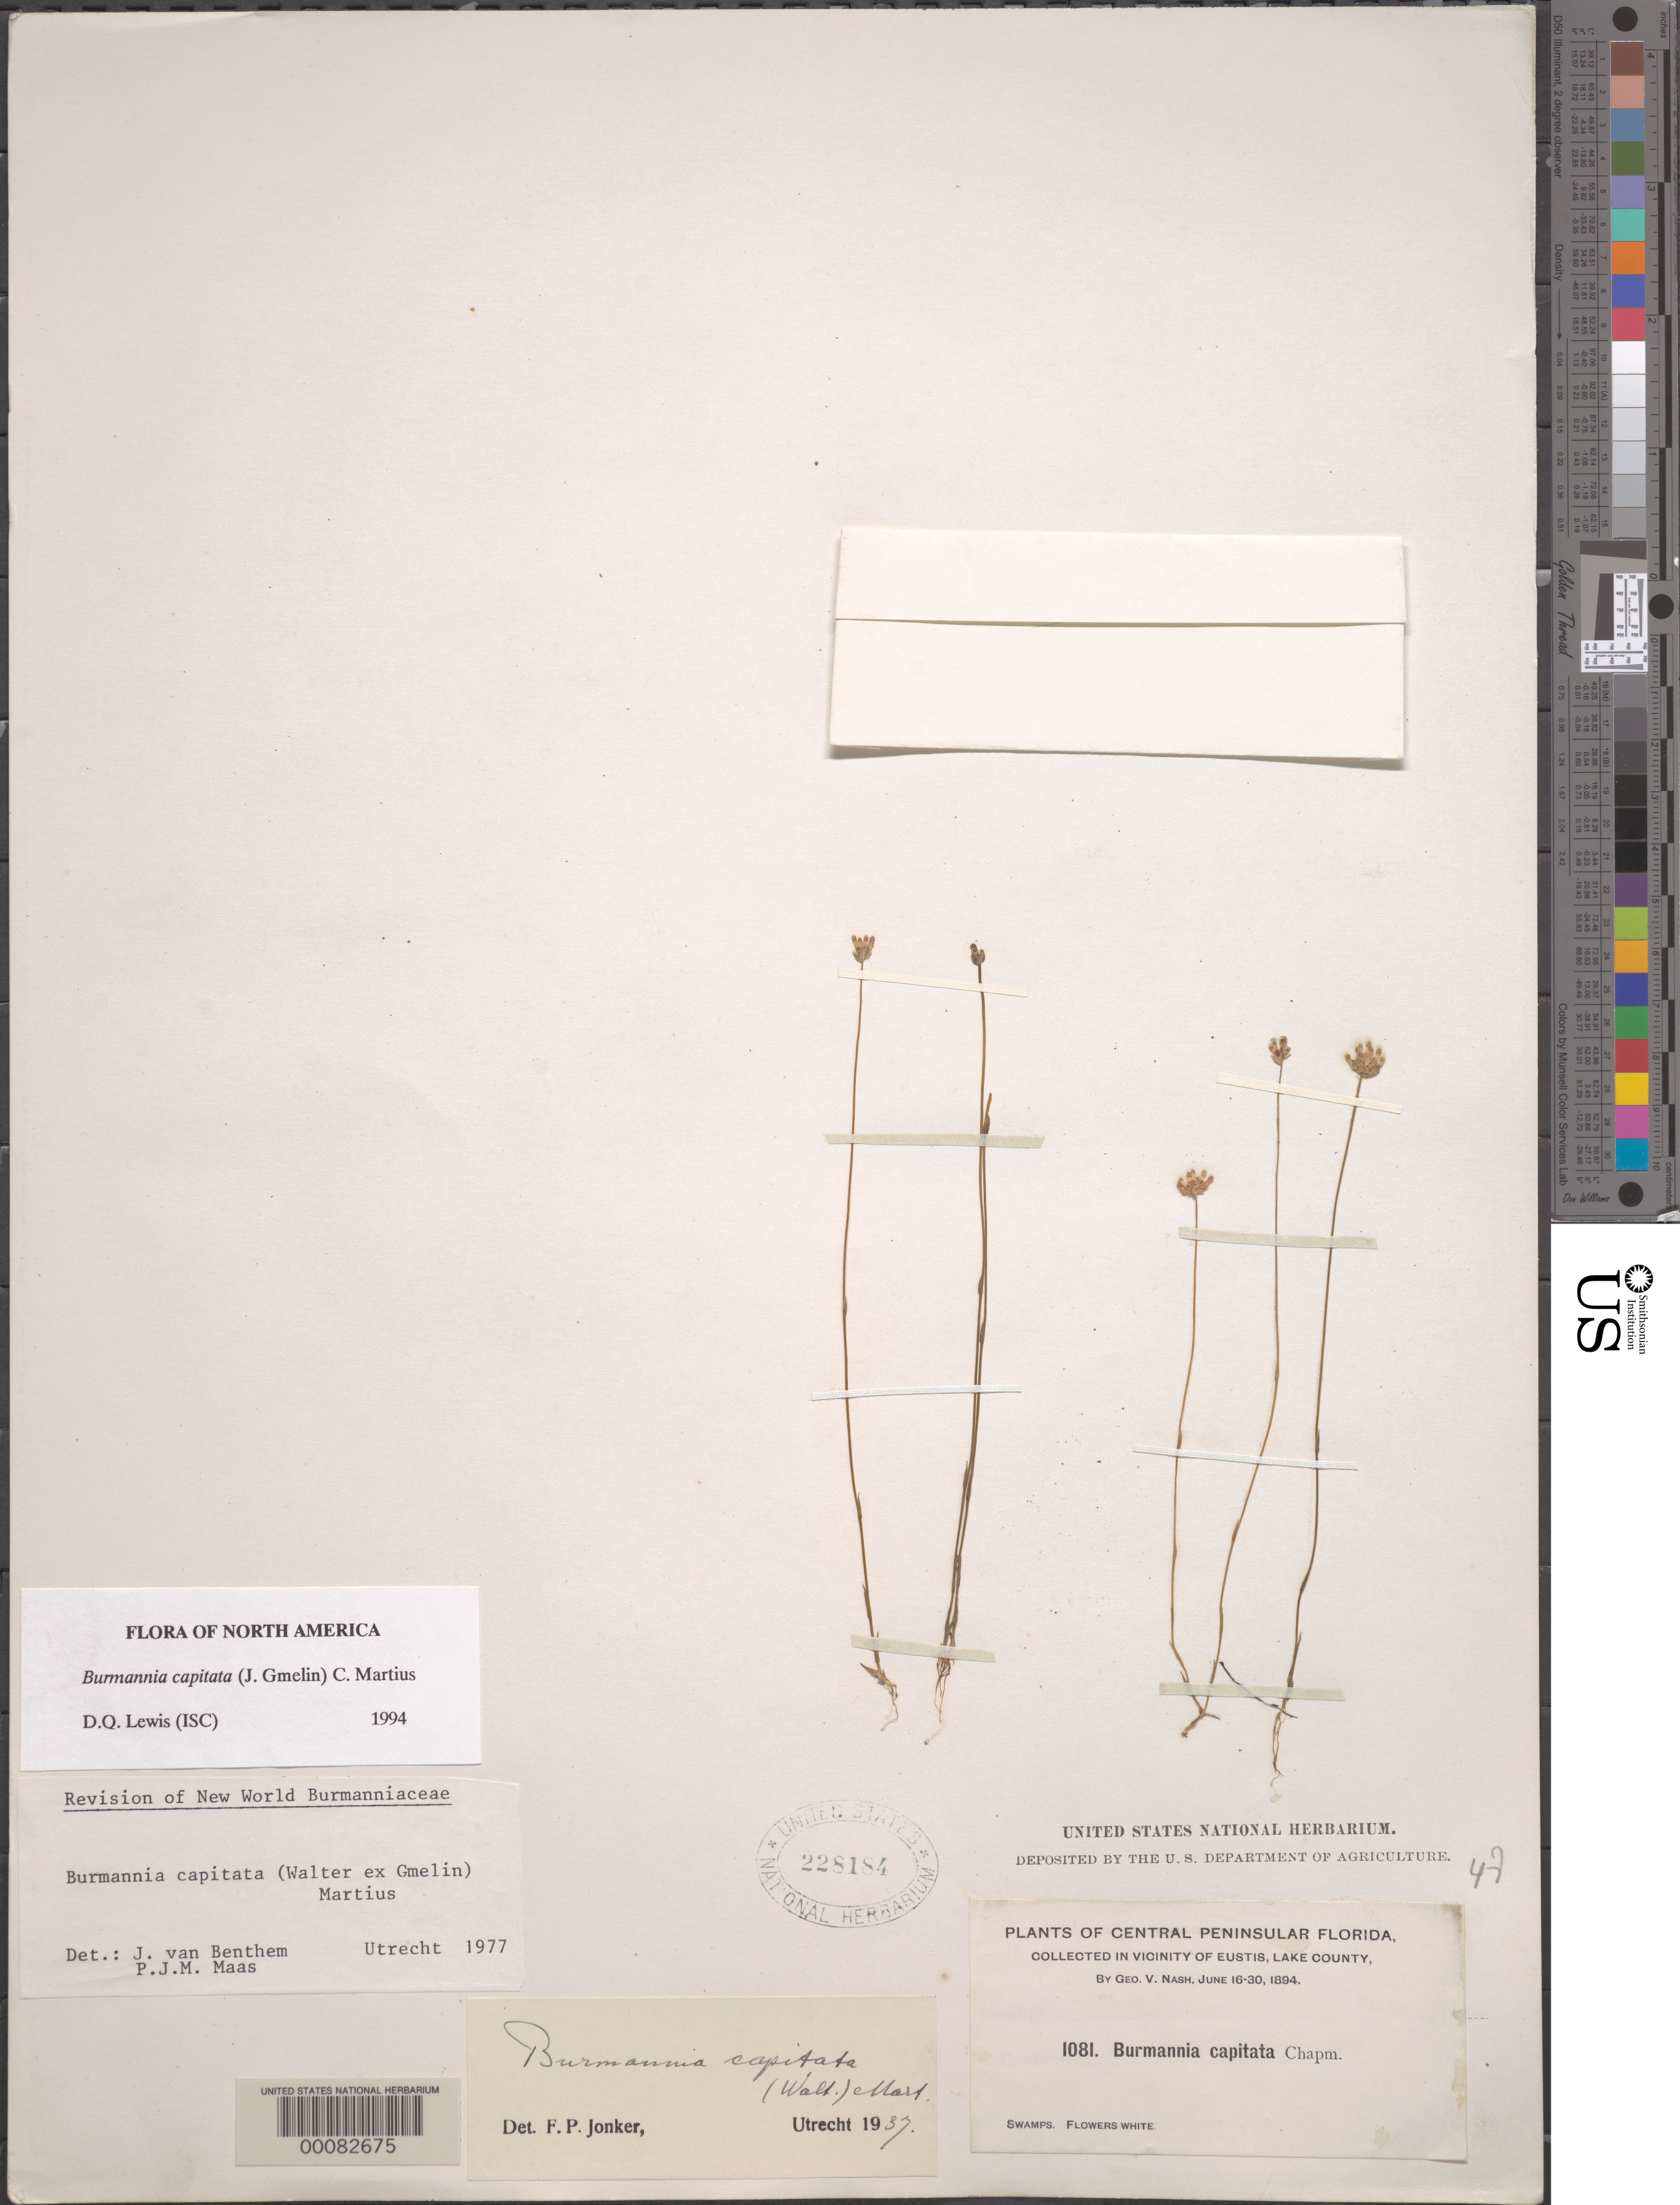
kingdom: Plantae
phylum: Tracheophyta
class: Liliopsida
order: Dioscoreales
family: Burmanniaceae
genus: Burmannia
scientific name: Burmannia capitata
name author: (Walter ex J.F. Gmel.) Mart.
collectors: G. V. Nash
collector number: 1081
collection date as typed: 16 Jun 1894 to 30 Jun 1894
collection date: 1894-06-16/1894-06-30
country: United States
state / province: Florida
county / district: Lake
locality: Eustis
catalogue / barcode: US 228184